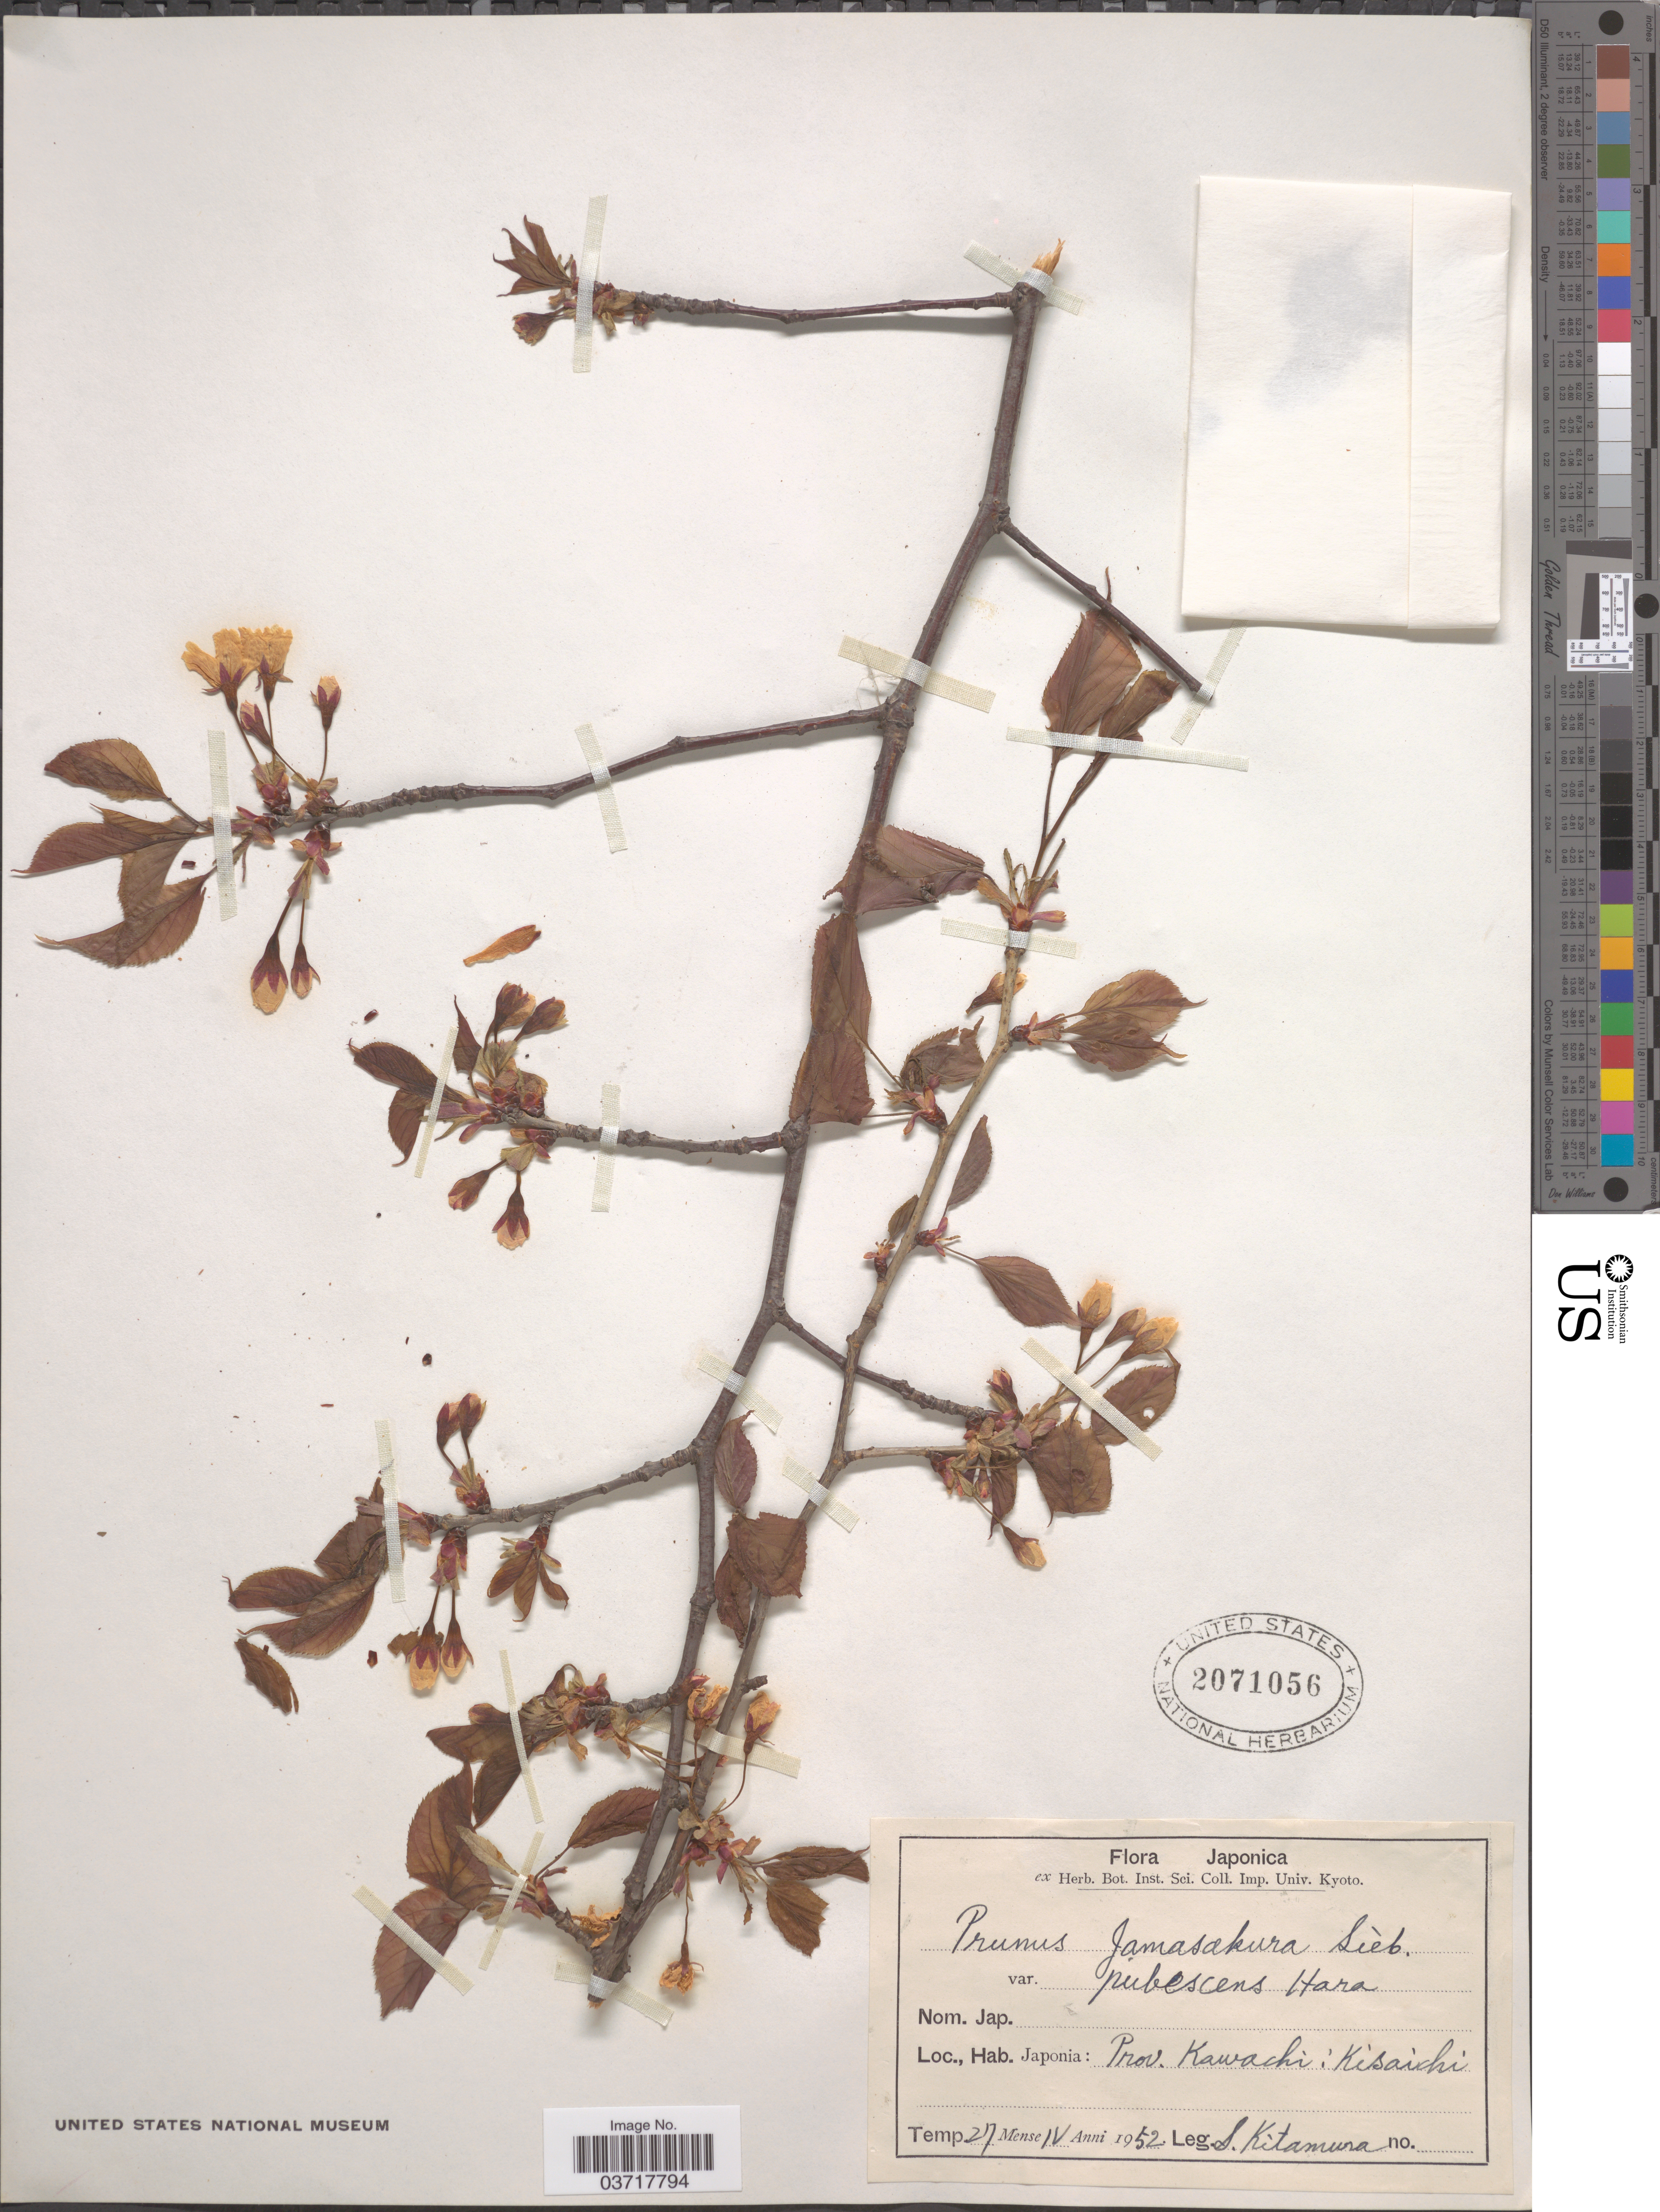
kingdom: Plantae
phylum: Tracheophyta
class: Magnoliopsida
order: Rosales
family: Rosaceae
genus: Prunus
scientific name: Prunus jamasakura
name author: Siebold ex Koidz.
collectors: S. Kitamura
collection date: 1952-04-27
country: Japan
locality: Prov. Kawachi: Kisaichi.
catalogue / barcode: US 2071056